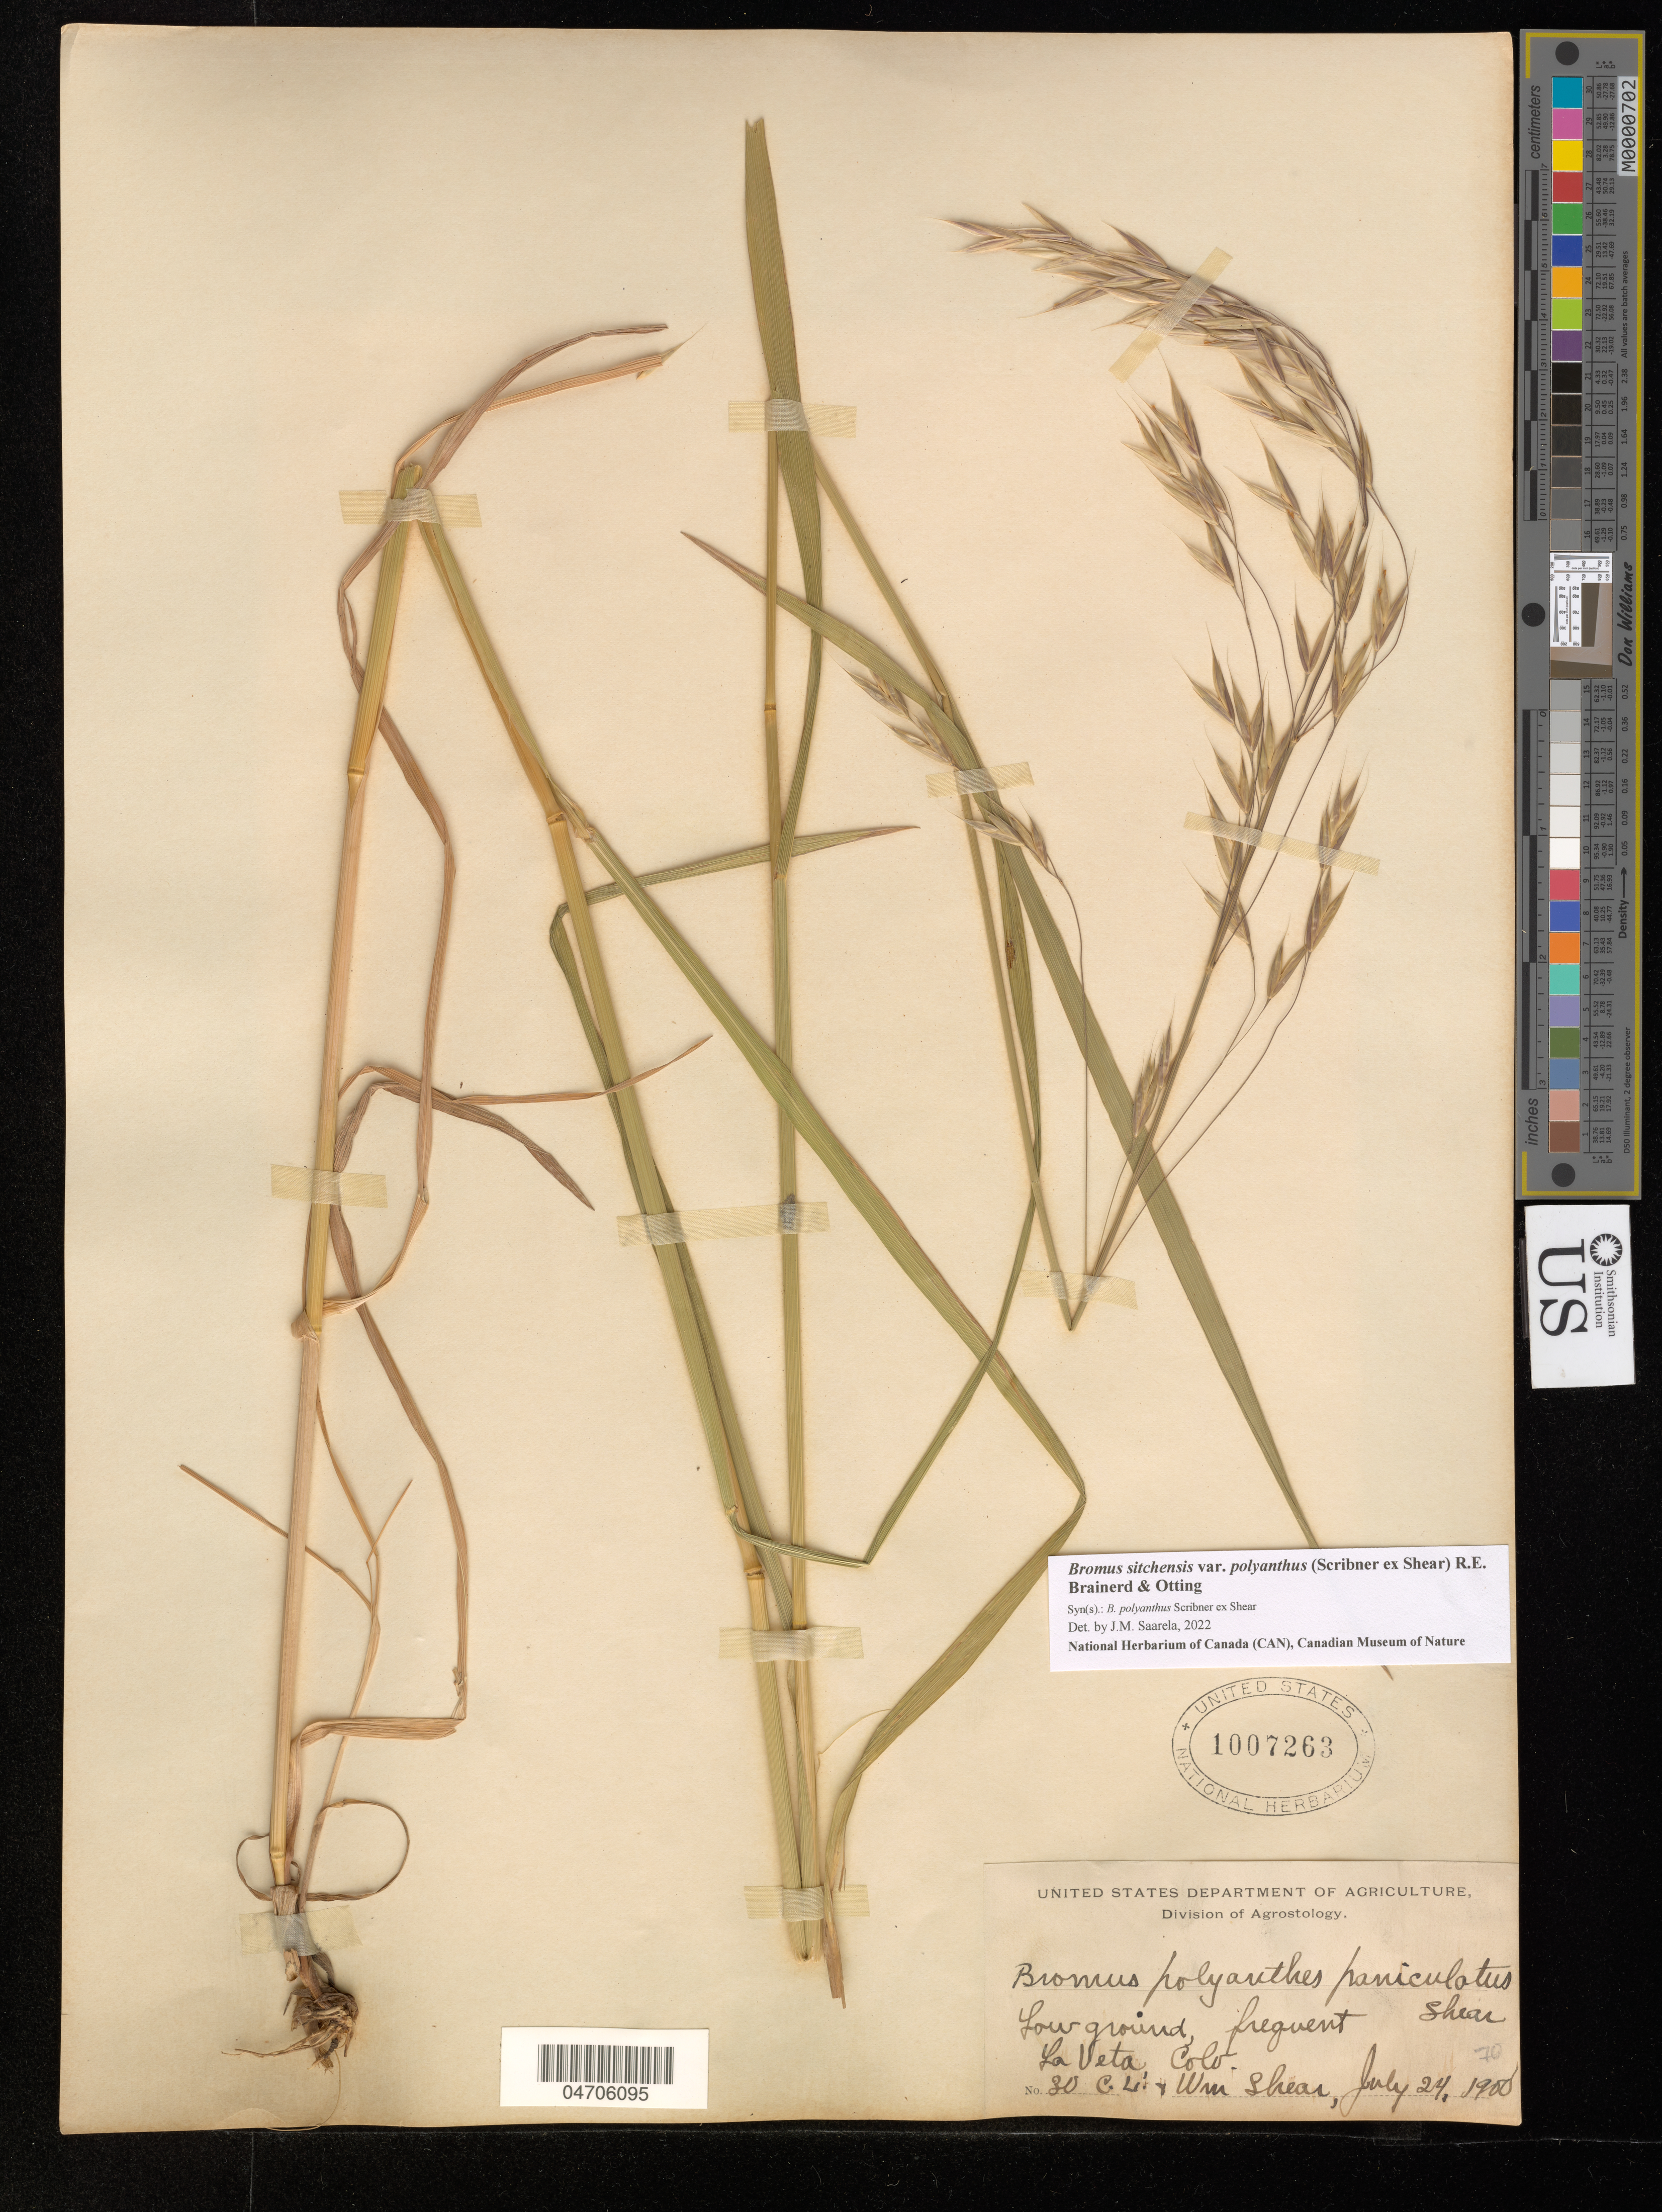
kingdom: Plantae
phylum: Tracheophyta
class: Liliopsida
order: Poales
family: Poaceae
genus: Bromus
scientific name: Bromus sitchensis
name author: Trin. in Bong.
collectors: C. L. Shear & W. Shear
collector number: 30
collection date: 1900-07-24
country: United States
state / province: Colorado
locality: La Veta.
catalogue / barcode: US 1007263